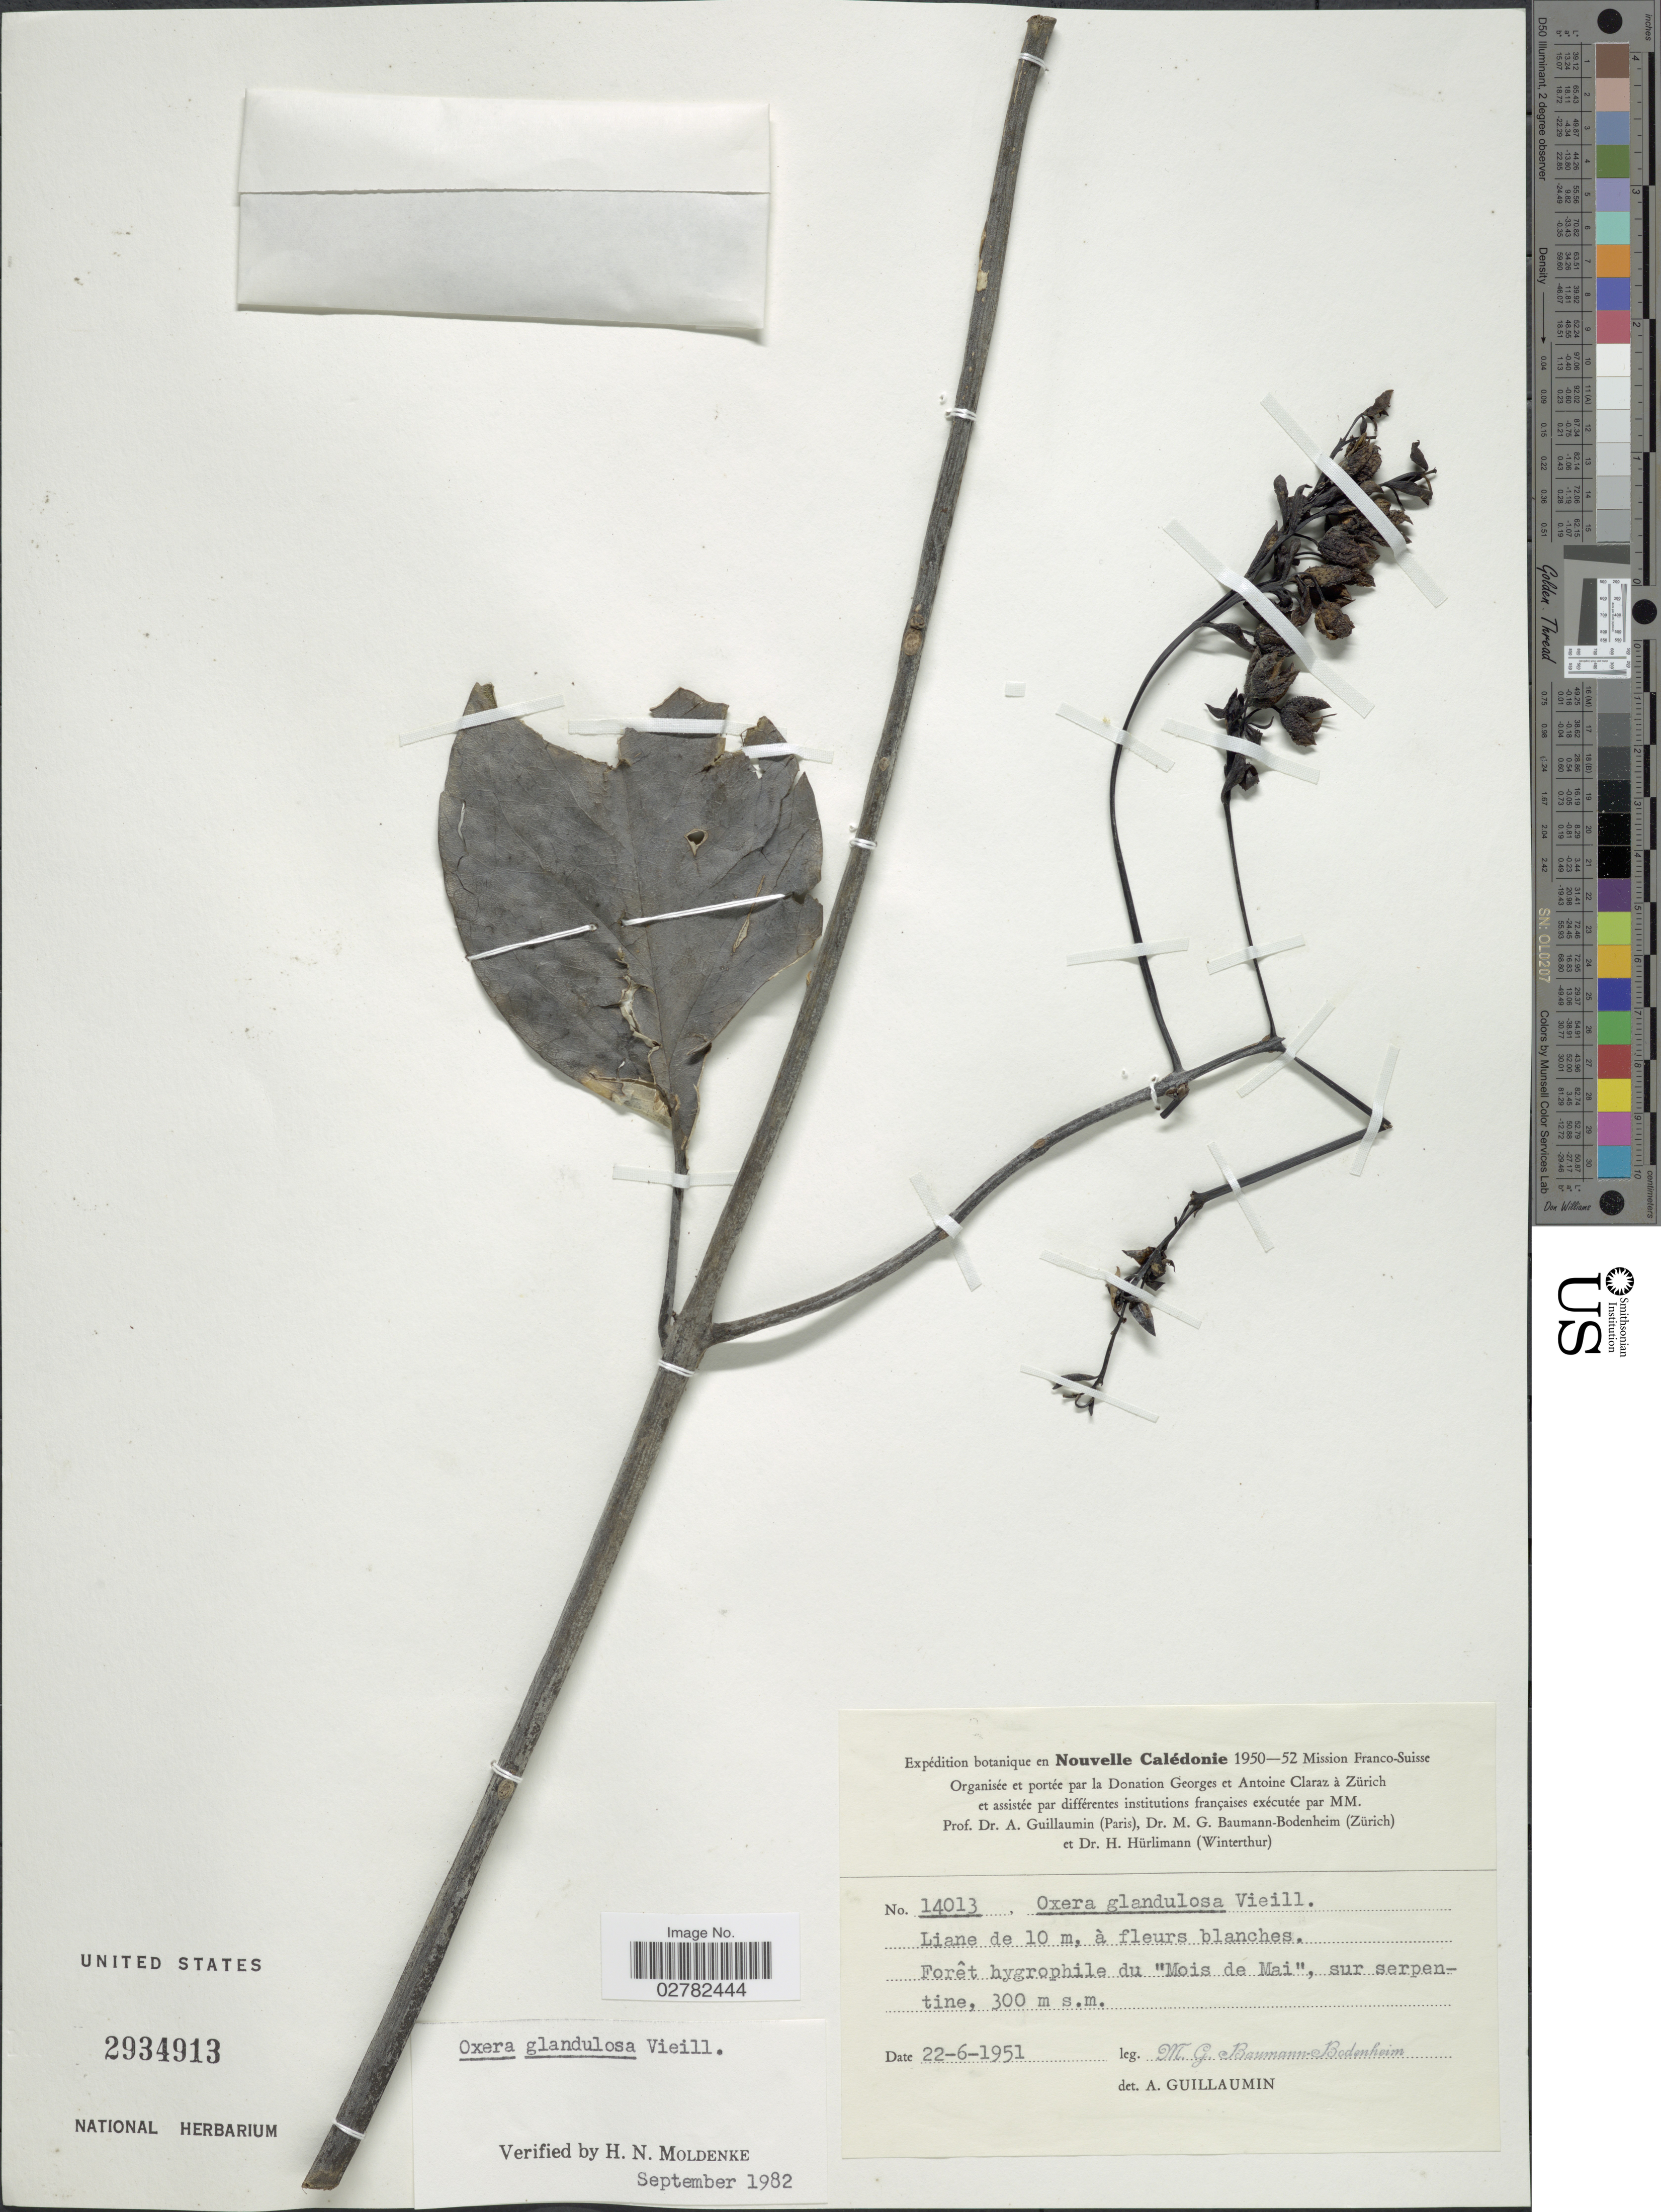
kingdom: Plantae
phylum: Tracheophyta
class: Magnoliopsida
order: Lamiales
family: Lamiaceae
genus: Oxera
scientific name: Oxera glandulosa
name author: Vieill.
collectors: M. G. Baumann-Bodenheim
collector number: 14013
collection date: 1951-06-22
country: New Caledonia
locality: Nouvelle Calédonia, Forêt hygrophile du "Mois de Mai", sur serpentine.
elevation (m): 300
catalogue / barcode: US 2934913